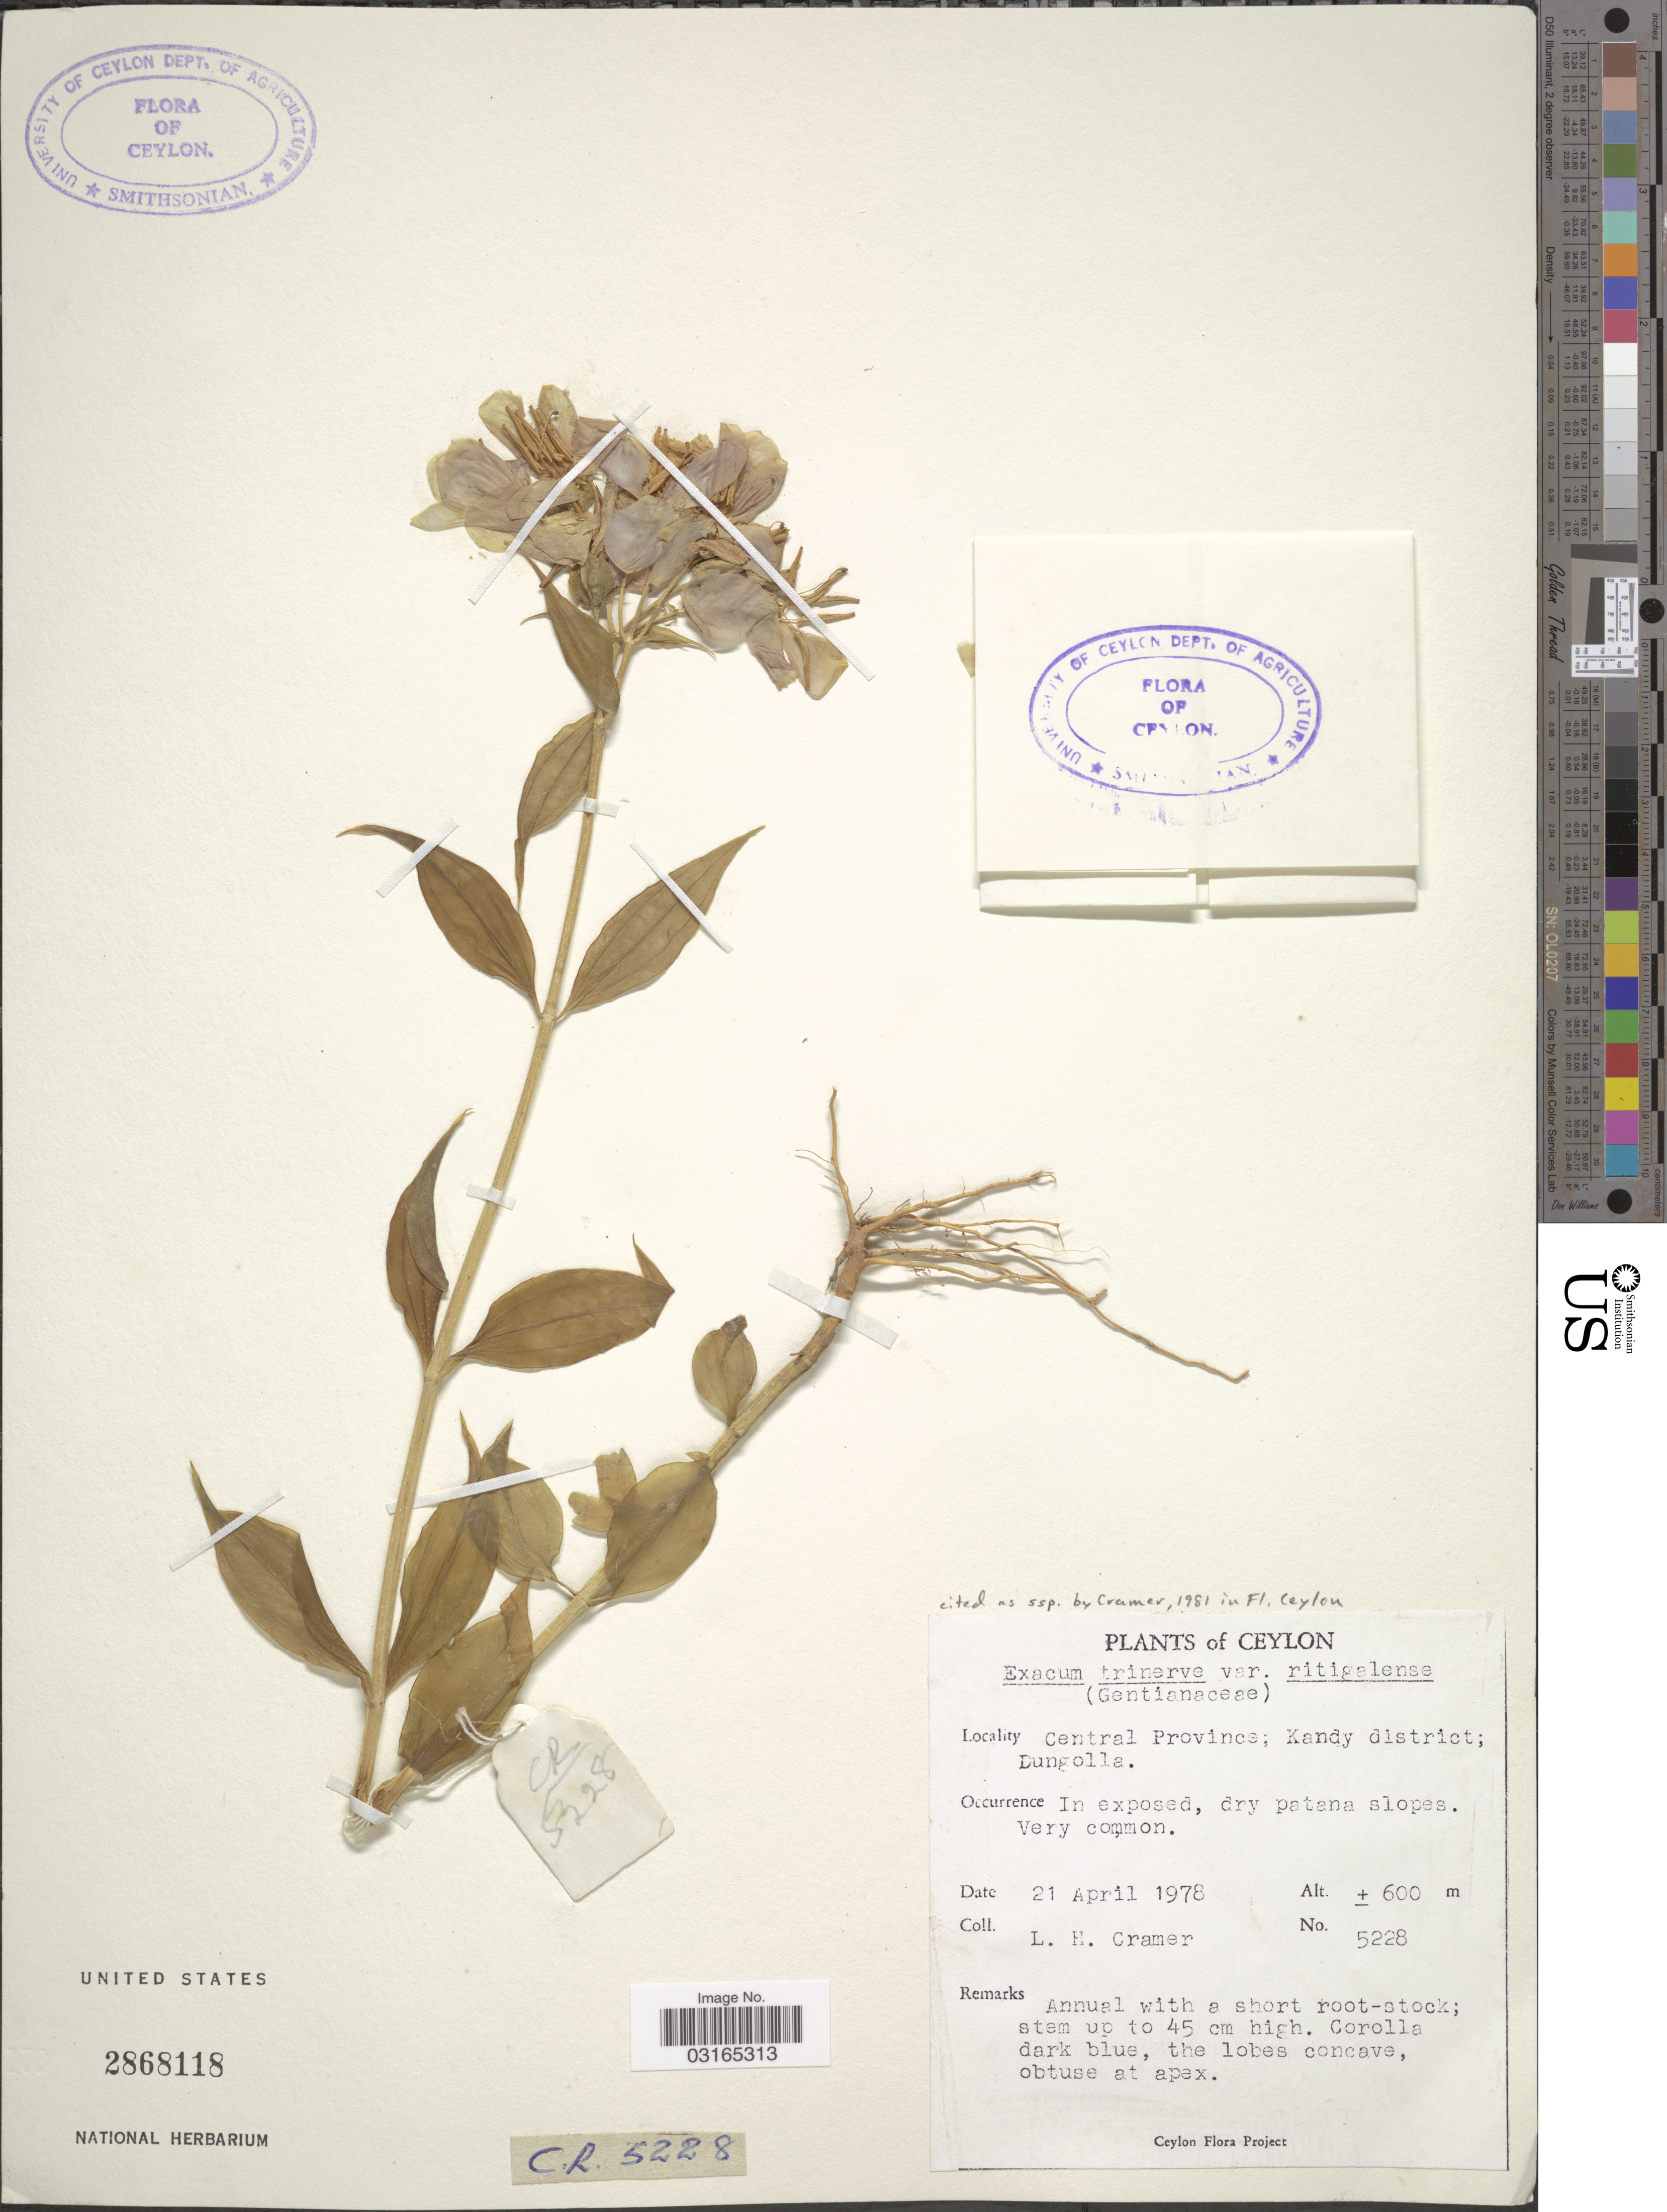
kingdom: Plantae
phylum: Tracheophyta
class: Magnoliopsida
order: Gentianales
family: Gentianaceae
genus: Exacum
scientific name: Exacum trinervium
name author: (L.) Druce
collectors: L. H. Cramer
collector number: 5228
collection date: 1978-04-21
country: Sri Lanka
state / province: Central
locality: Ceylon. Kandy district; Dungolla.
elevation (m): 600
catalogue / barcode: US 2868118